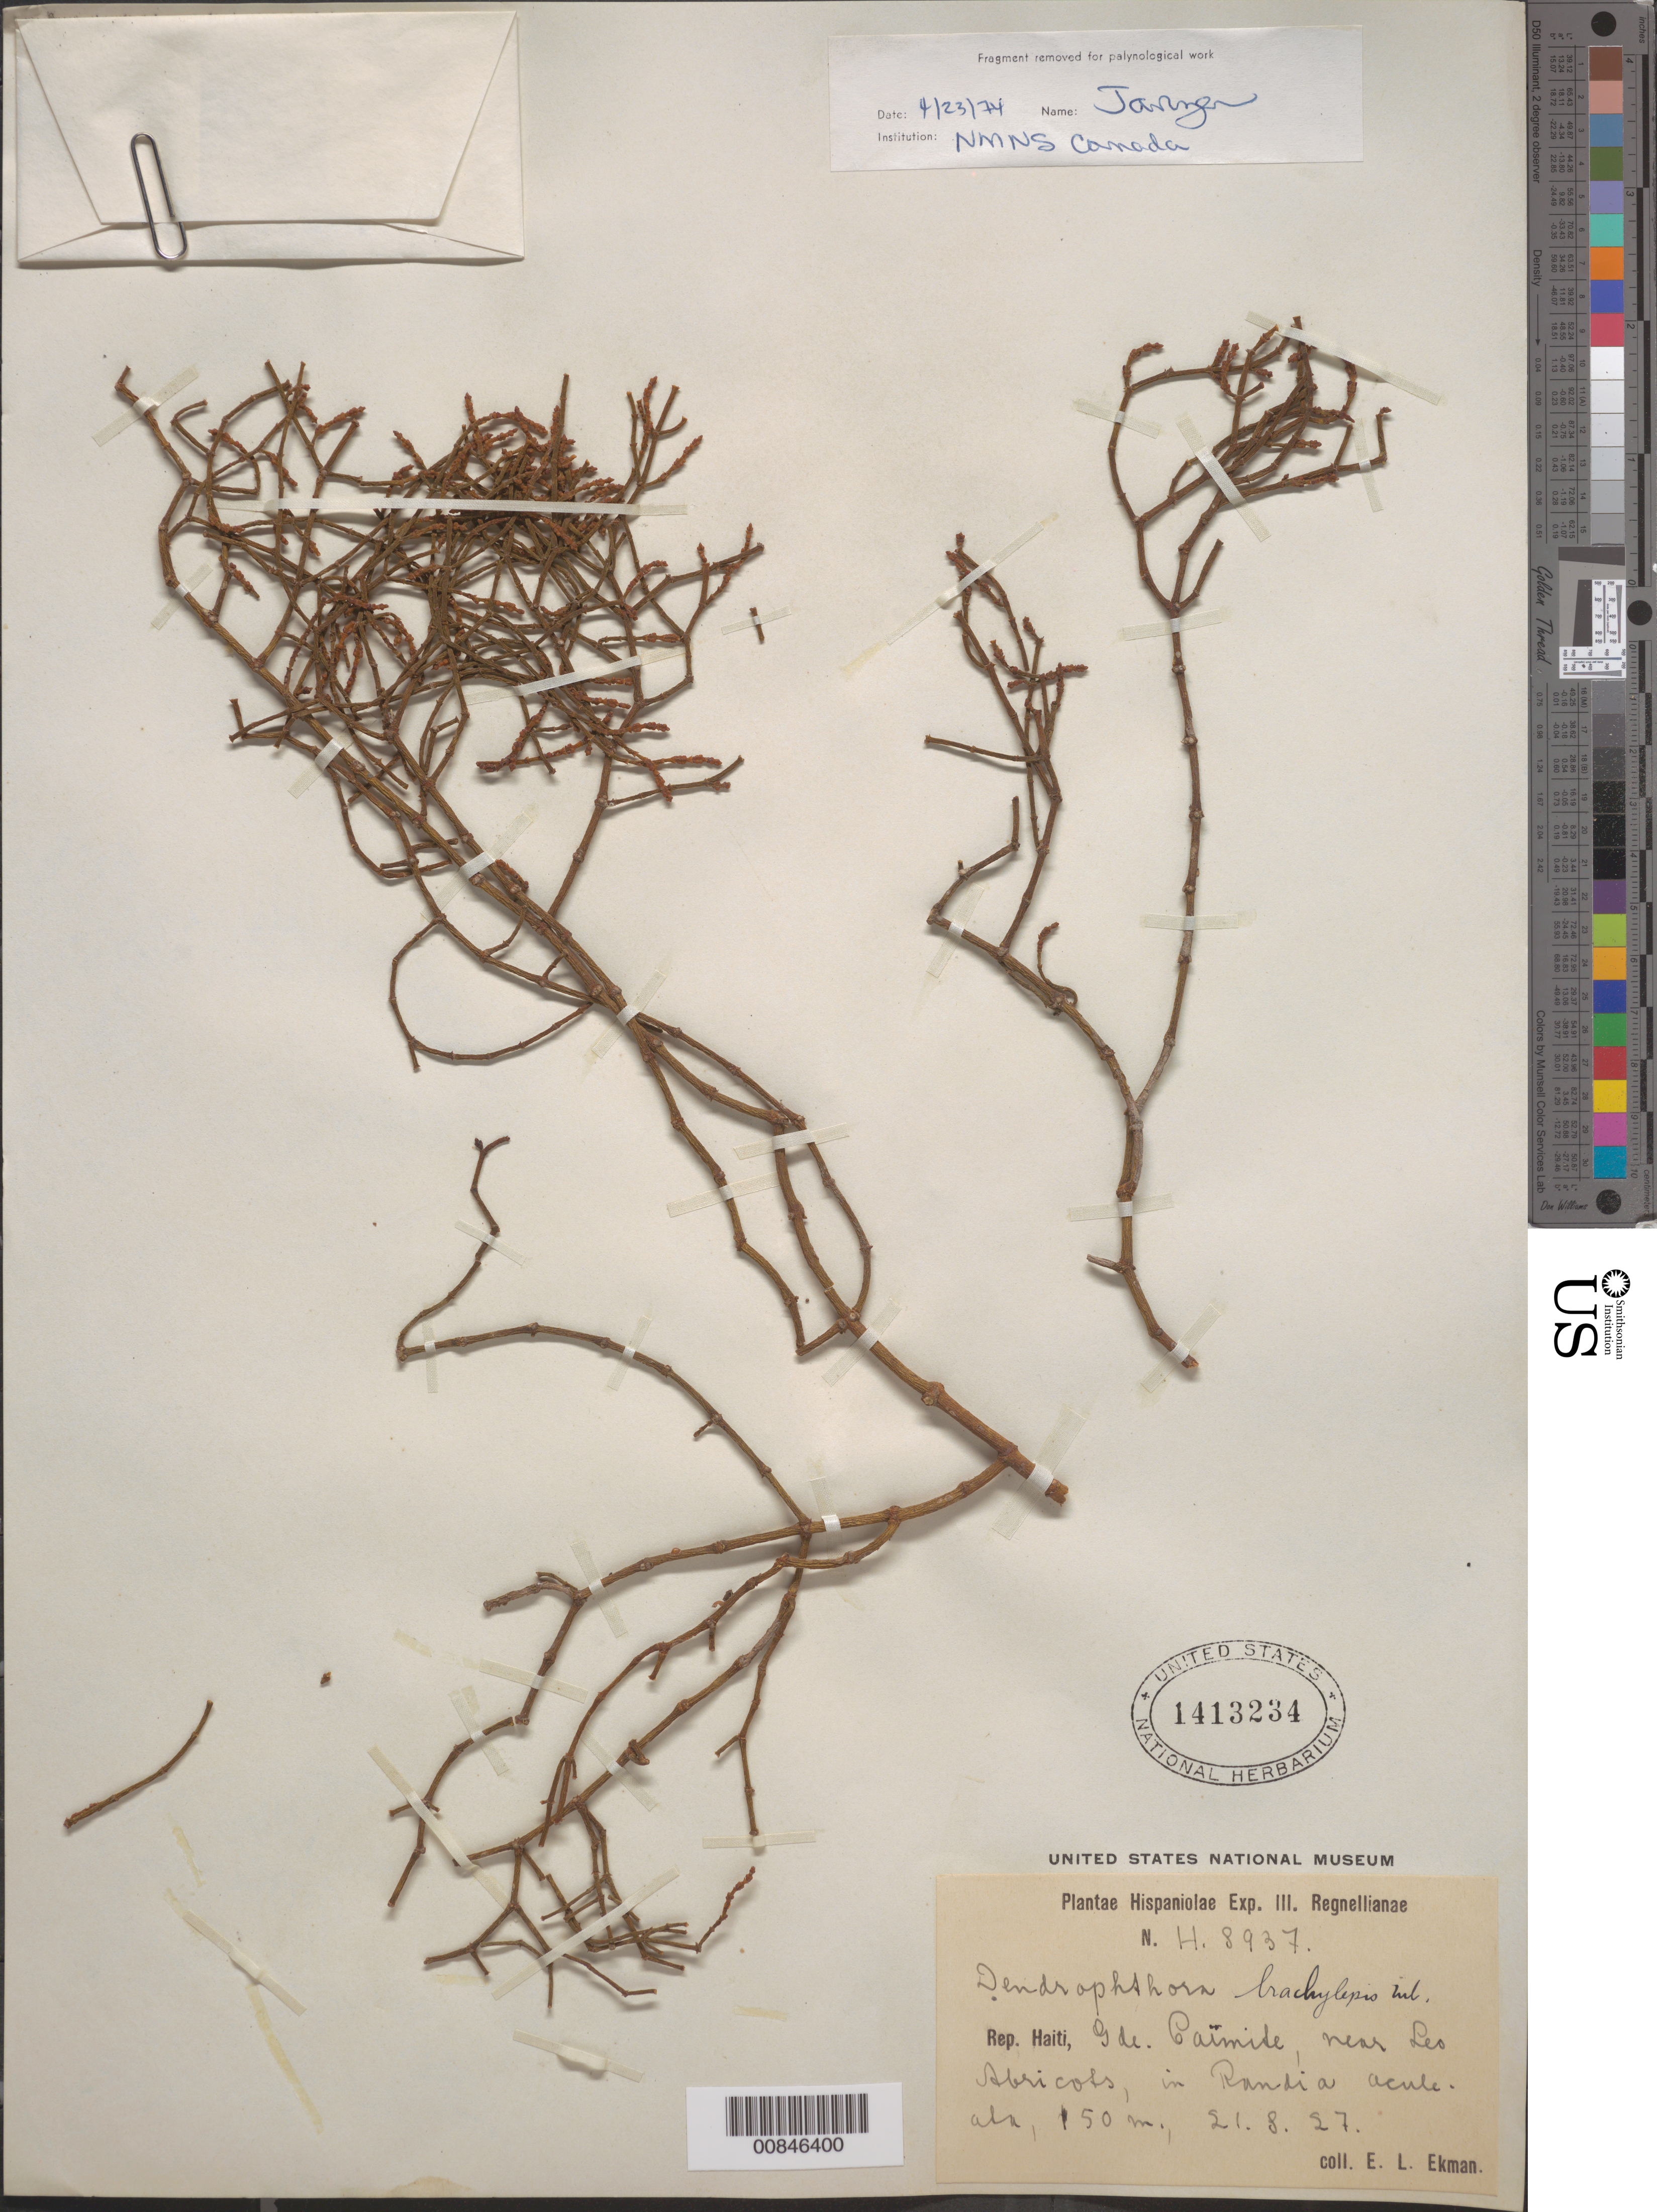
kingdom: Plantae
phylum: Tracheophyta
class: Magnoliopsida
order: Santalales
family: Viscaceae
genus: Dendrophthora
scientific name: Dendrophthora brachylepis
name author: Urb.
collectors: E. L. Ekman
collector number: H 8937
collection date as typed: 21 Aug 1927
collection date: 1927-08-21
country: Haiti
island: Hispaniola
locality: Gde. Caïmite, near Les Abricots.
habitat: In Randia aculeata.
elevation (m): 150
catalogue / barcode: US 1413234